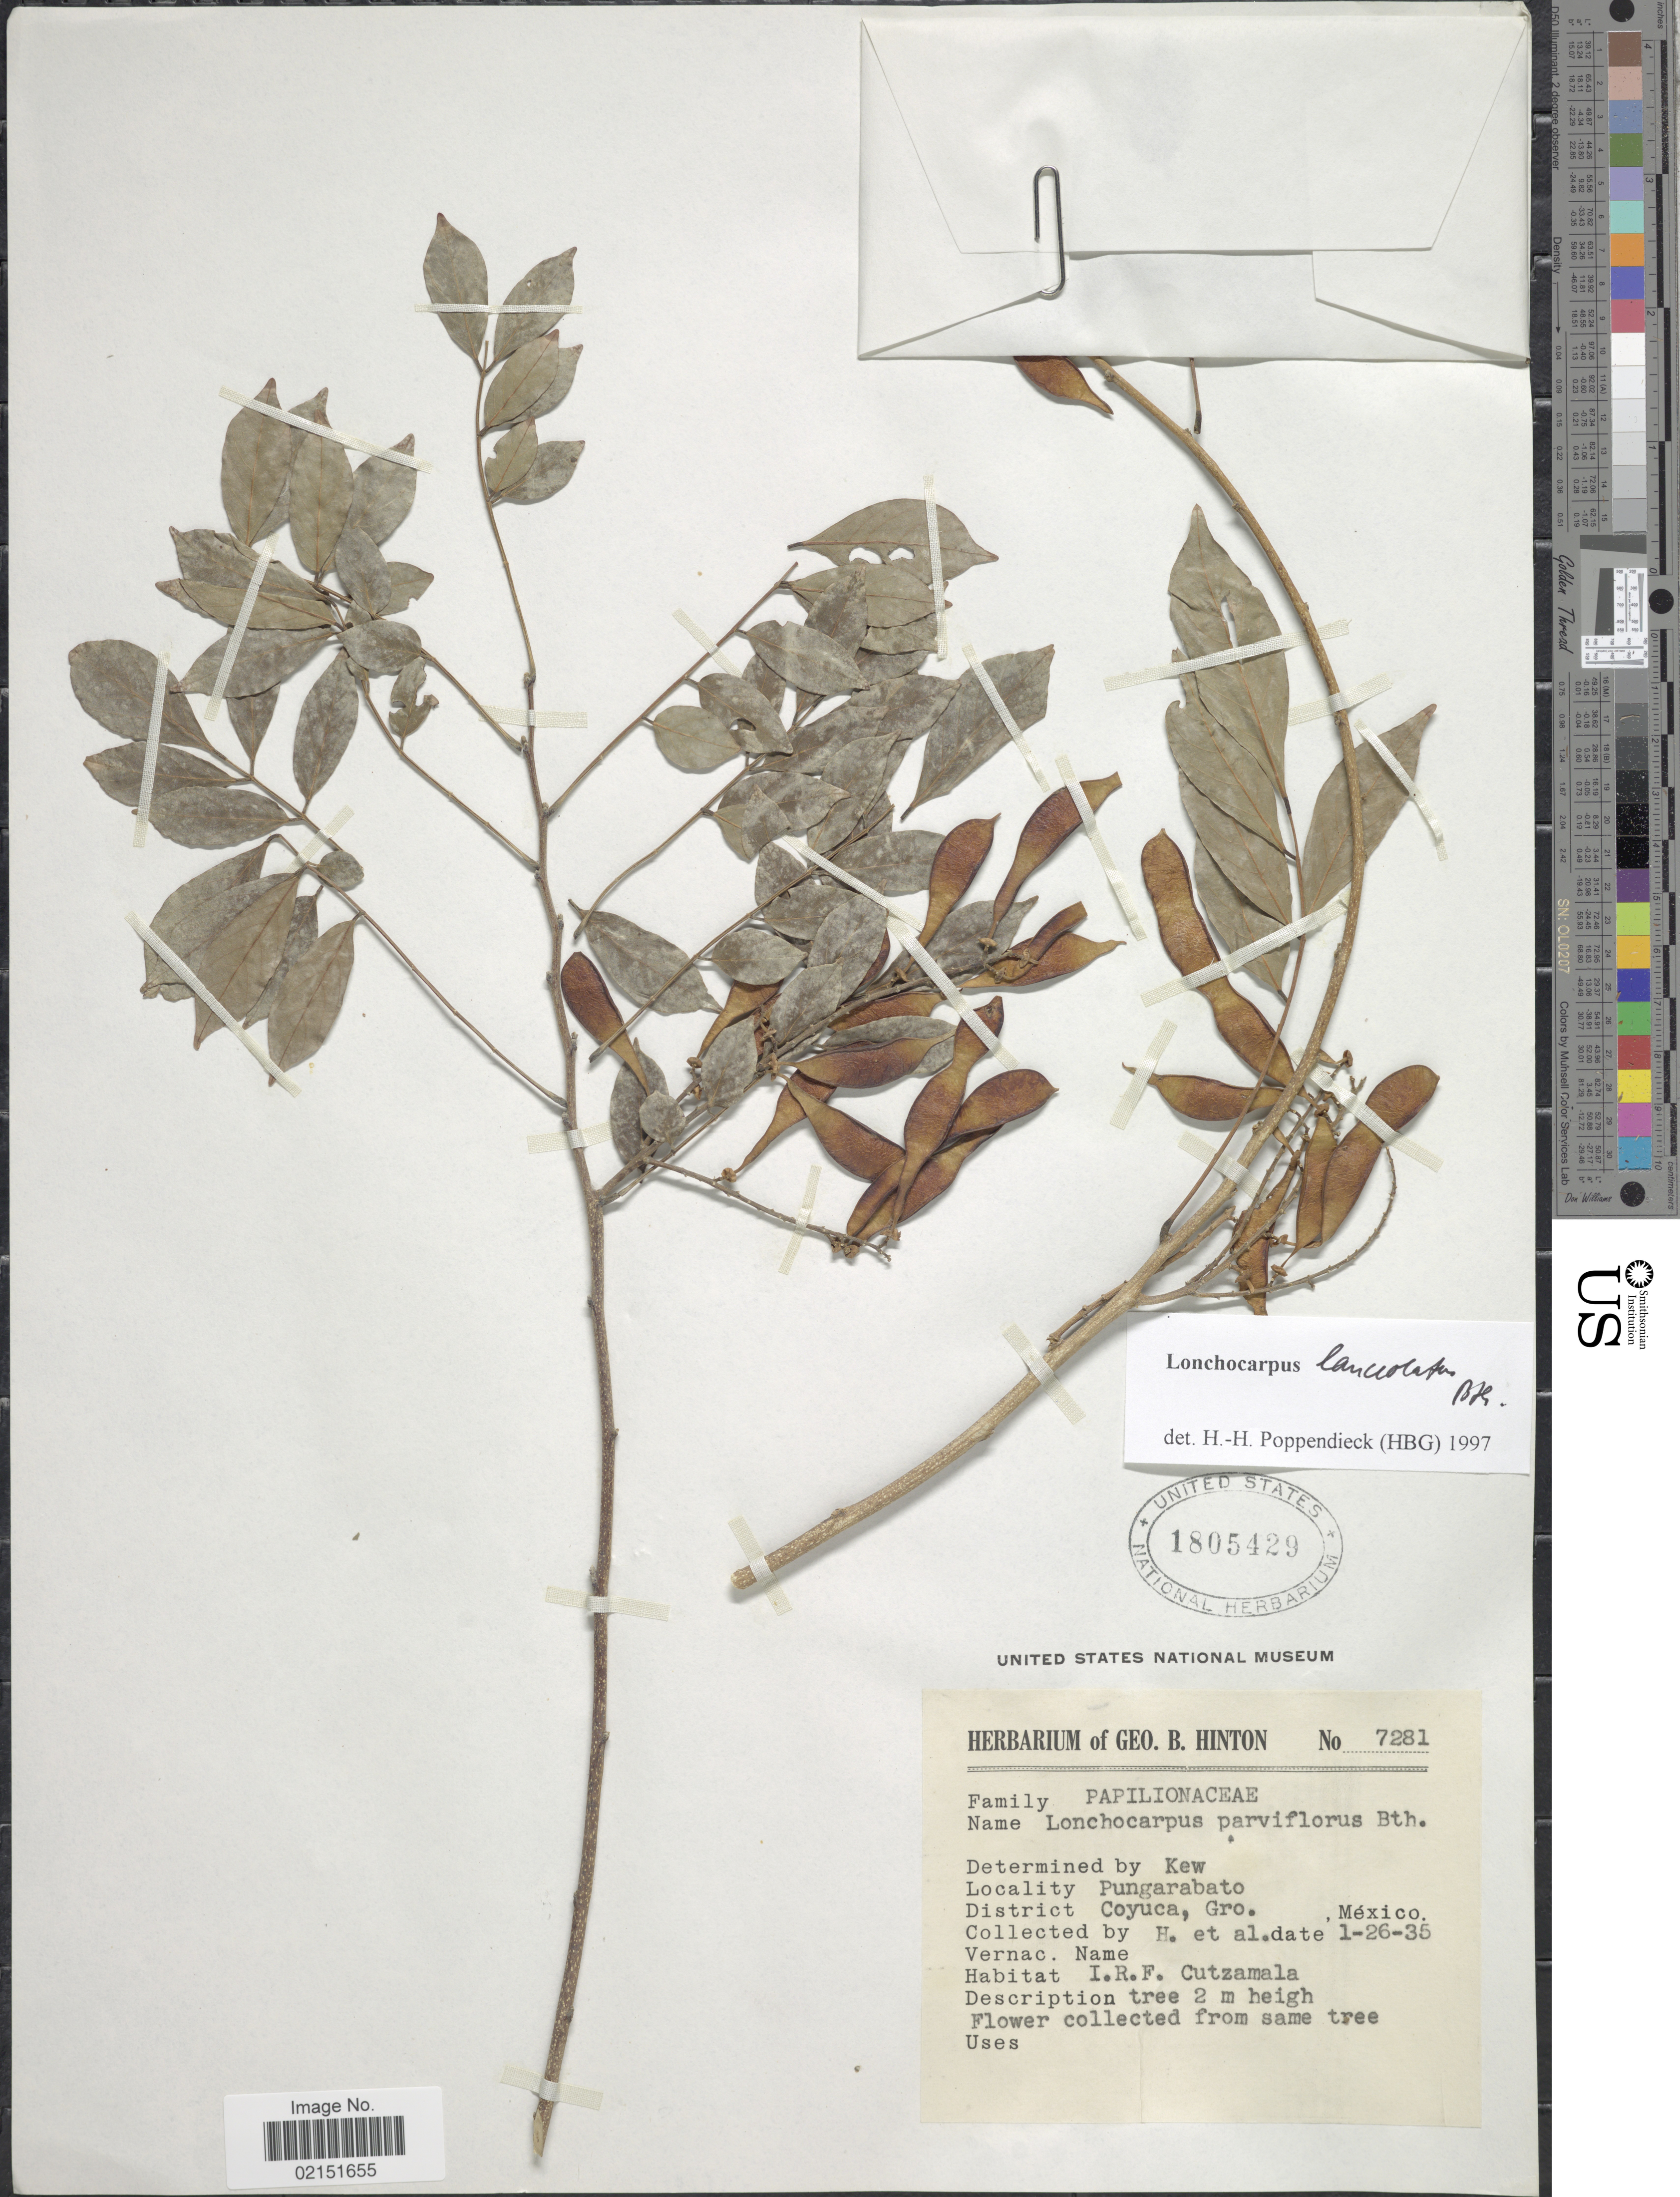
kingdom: Plantae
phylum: Tracheophyta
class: Magnoliopsida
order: Fabales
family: Fabaceae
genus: Lonchocarpus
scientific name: Lonchocarpus lanceolatus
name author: Benth.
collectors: G. B. Hinton & et al.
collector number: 7281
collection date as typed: Transcribed d/m/y: 26/1/35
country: Mexico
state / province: Guerrero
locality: Pungarabato. District Coyuca, Gro., Mexico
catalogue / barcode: US 1805429